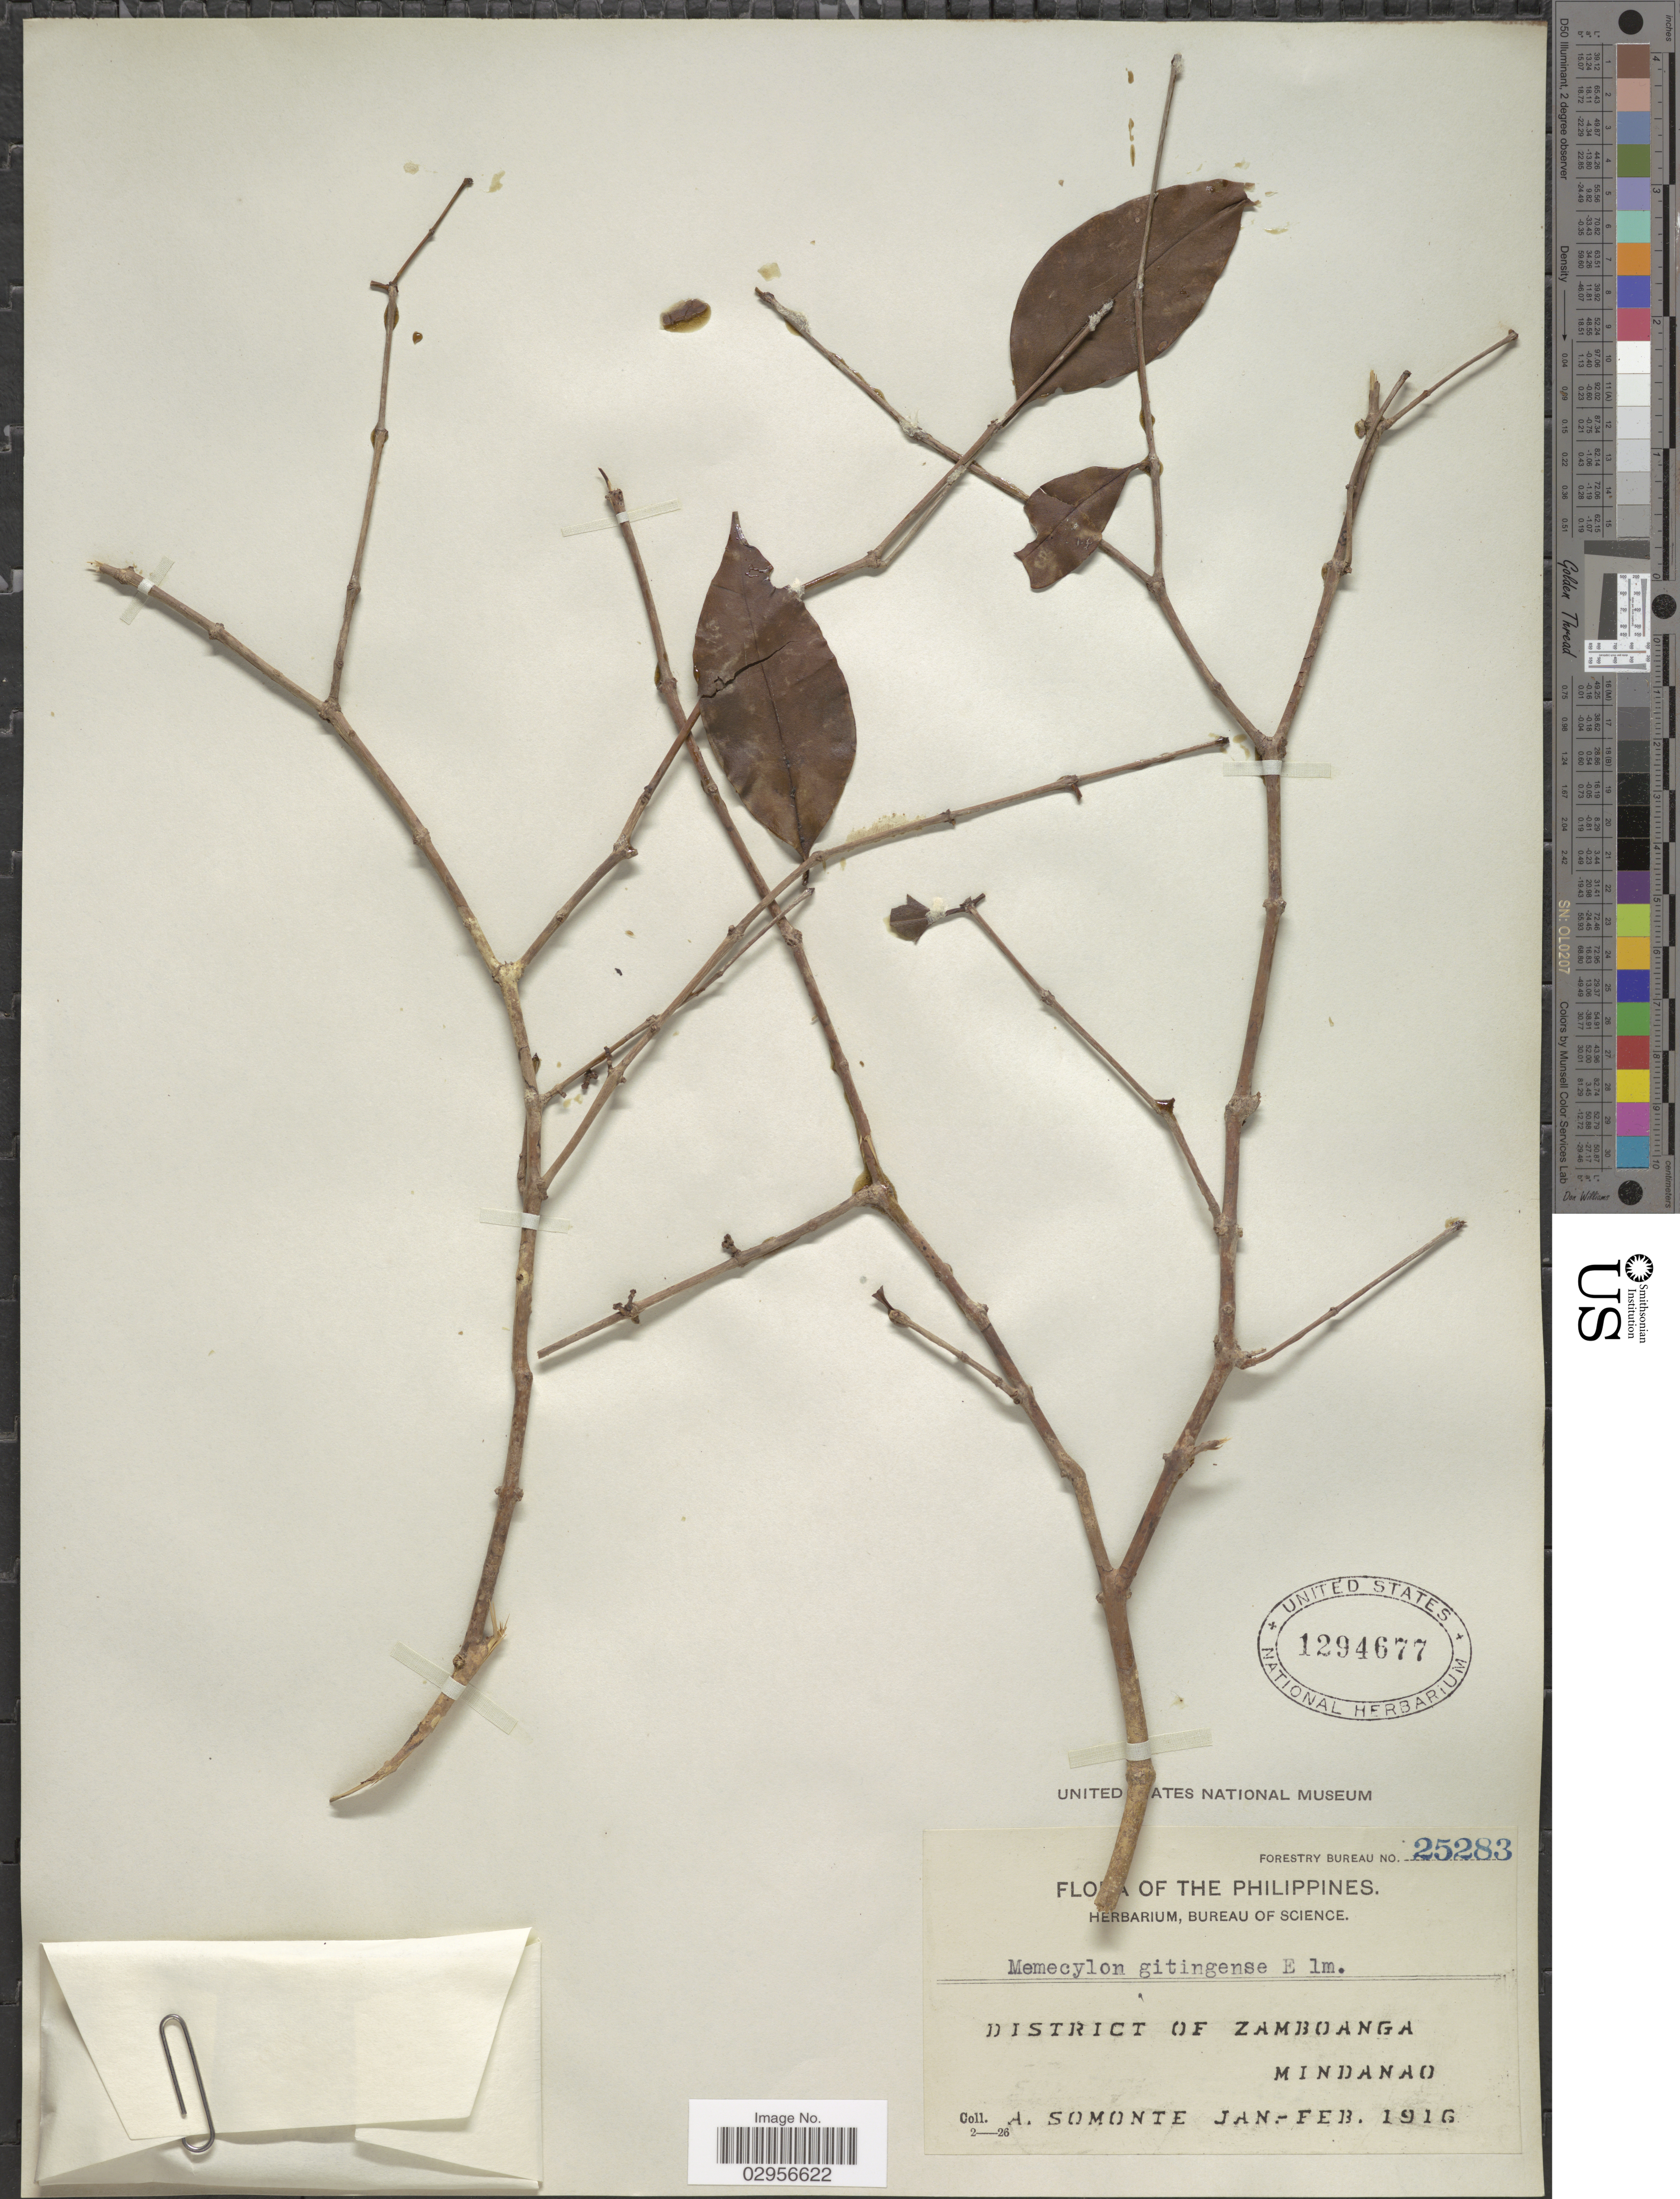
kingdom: Plantae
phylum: Tracheophyta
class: Magnoliopsida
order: Myrtales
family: Melastomataceae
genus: Memecylon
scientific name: Memecylon gitingense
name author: Elmer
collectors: A. Somonte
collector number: Forestry Bureau 25283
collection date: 1916-01/1916-02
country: Philippines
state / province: Zamboanga Peninsula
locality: District of Zamboanga, Mindanao.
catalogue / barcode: US 1294677